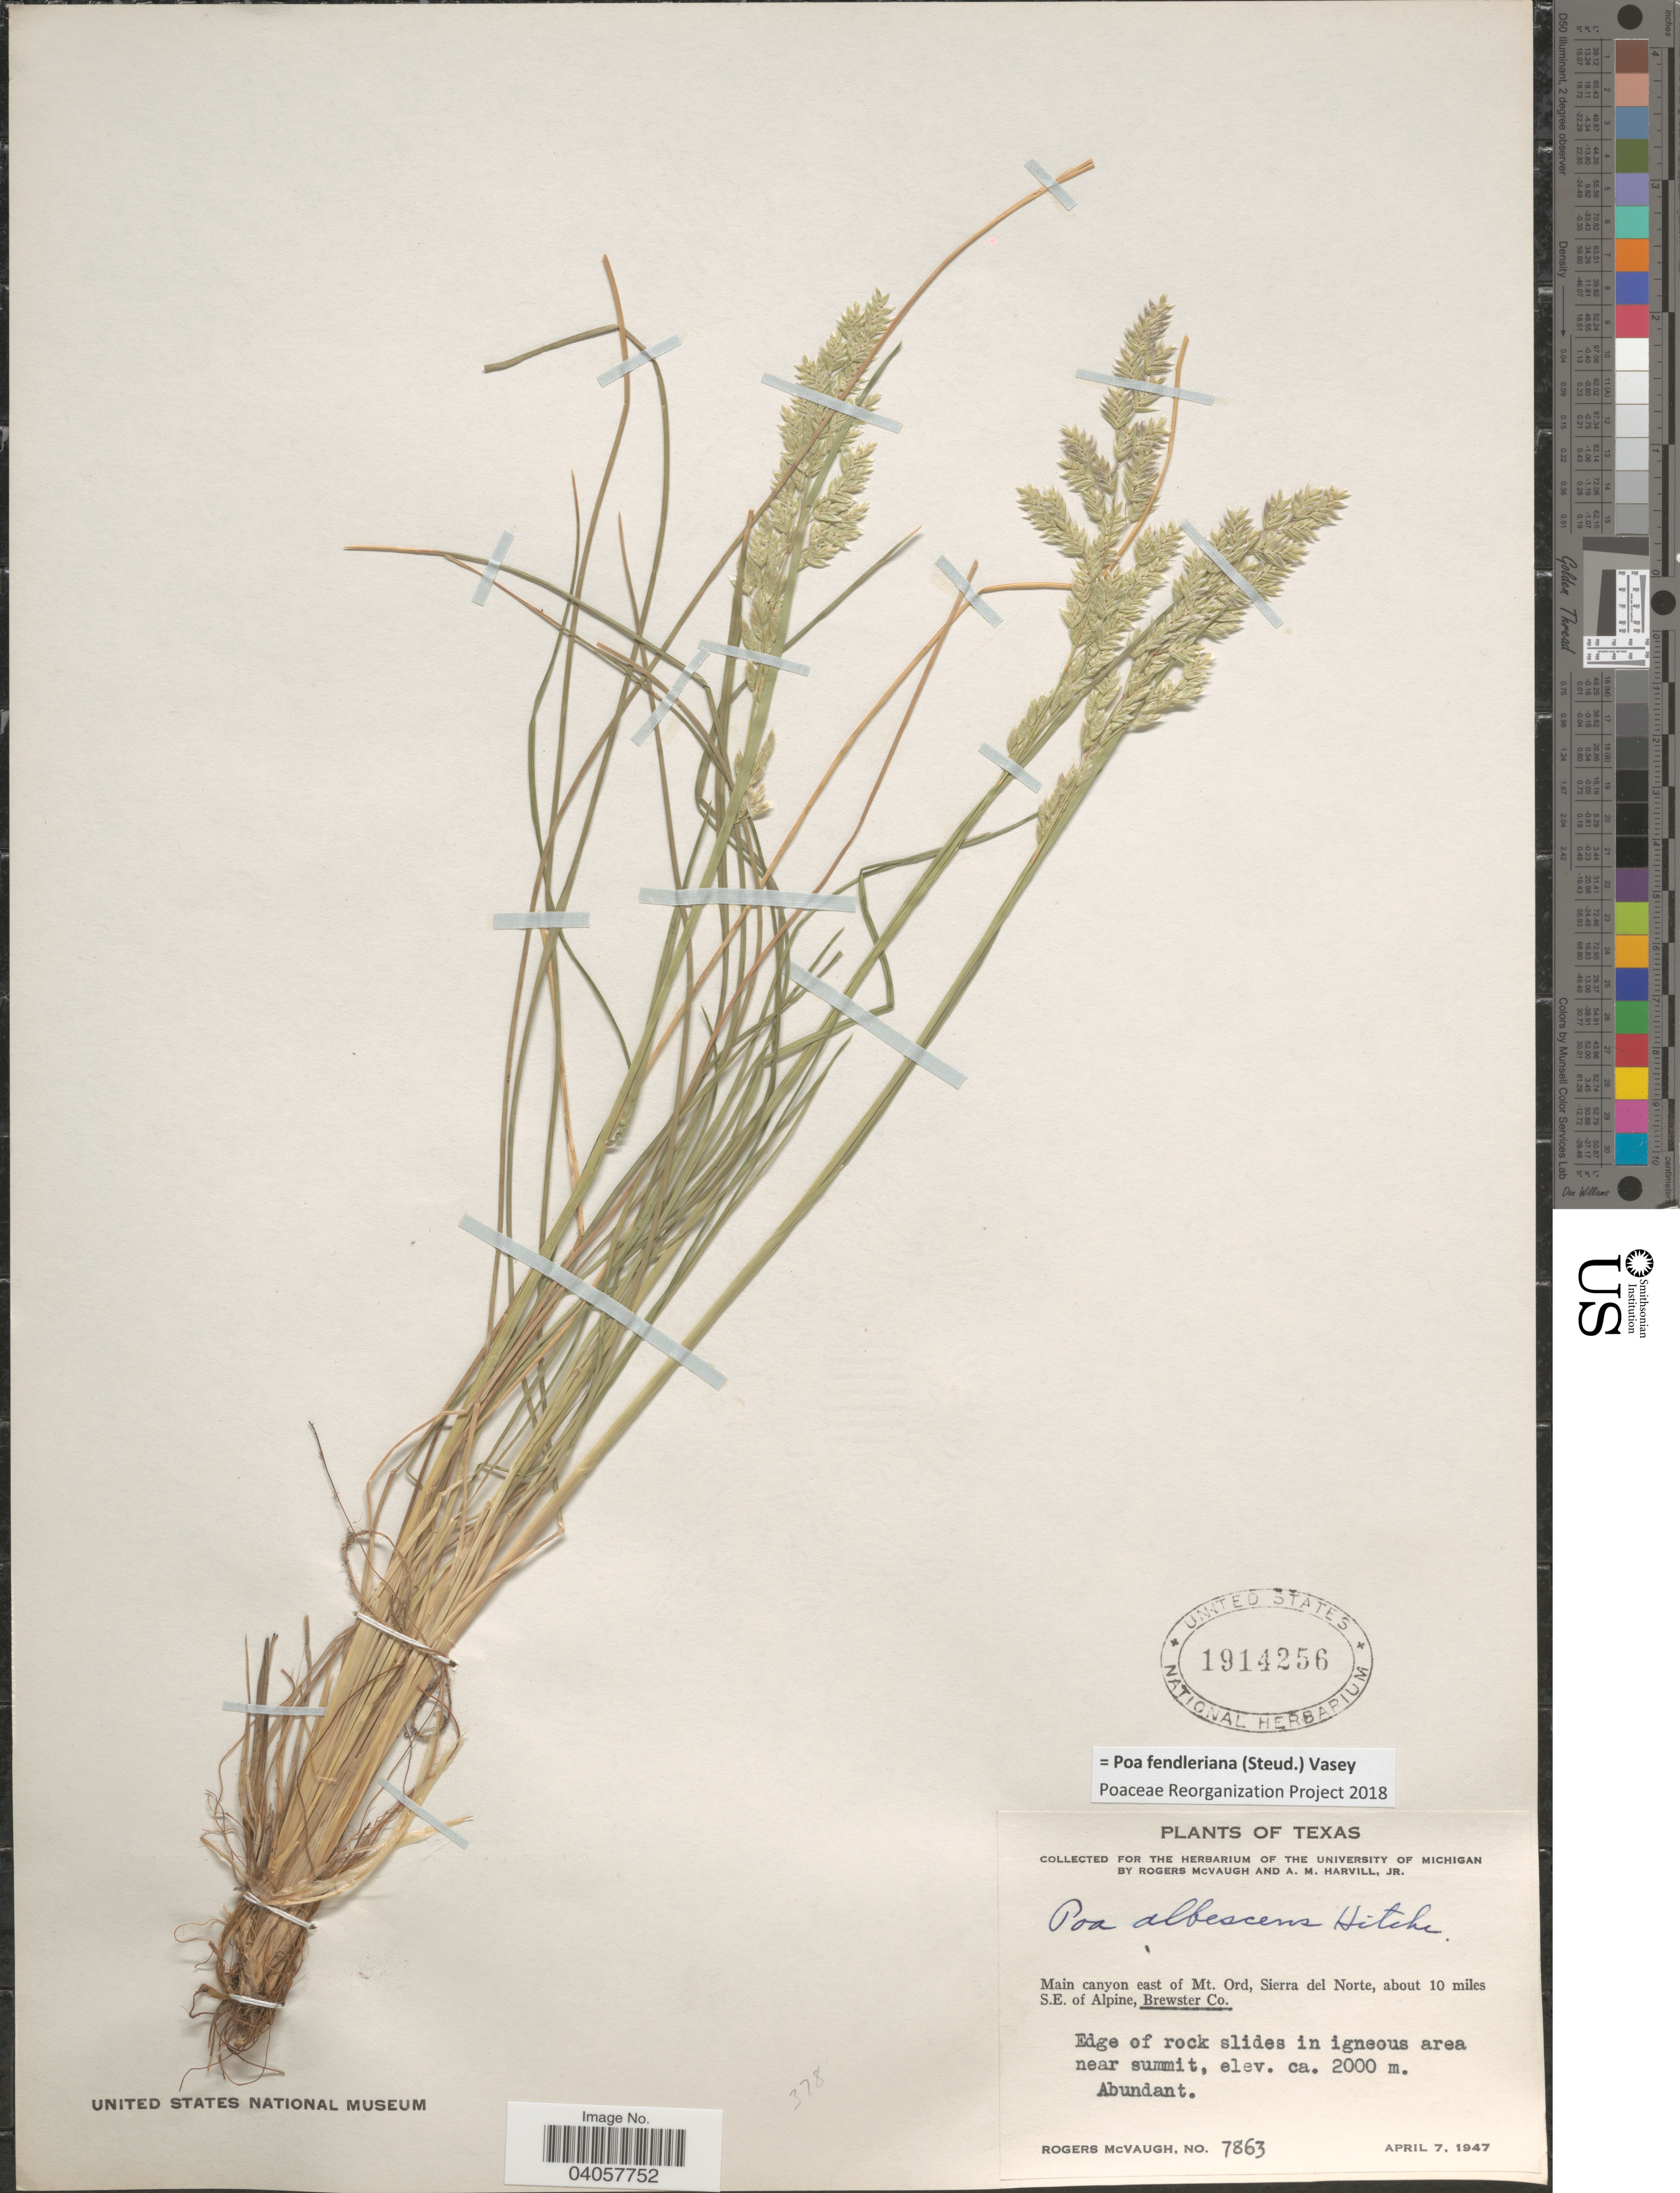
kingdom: Plantae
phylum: Tracheophyta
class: Liliopsida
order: Poales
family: Poaceae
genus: Poa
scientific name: Poa fendleriana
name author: (Steud.) Vasey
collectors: R. McVaugh & A. Harvill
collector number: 7863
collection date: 1947-04-07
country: United States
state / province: Texas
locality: Main canyon east of Mt. Ord, Sierra del Norte, about 10 miles S.E. of Alpine, Brewster Co.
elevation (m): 2000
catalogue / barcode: US 1914256